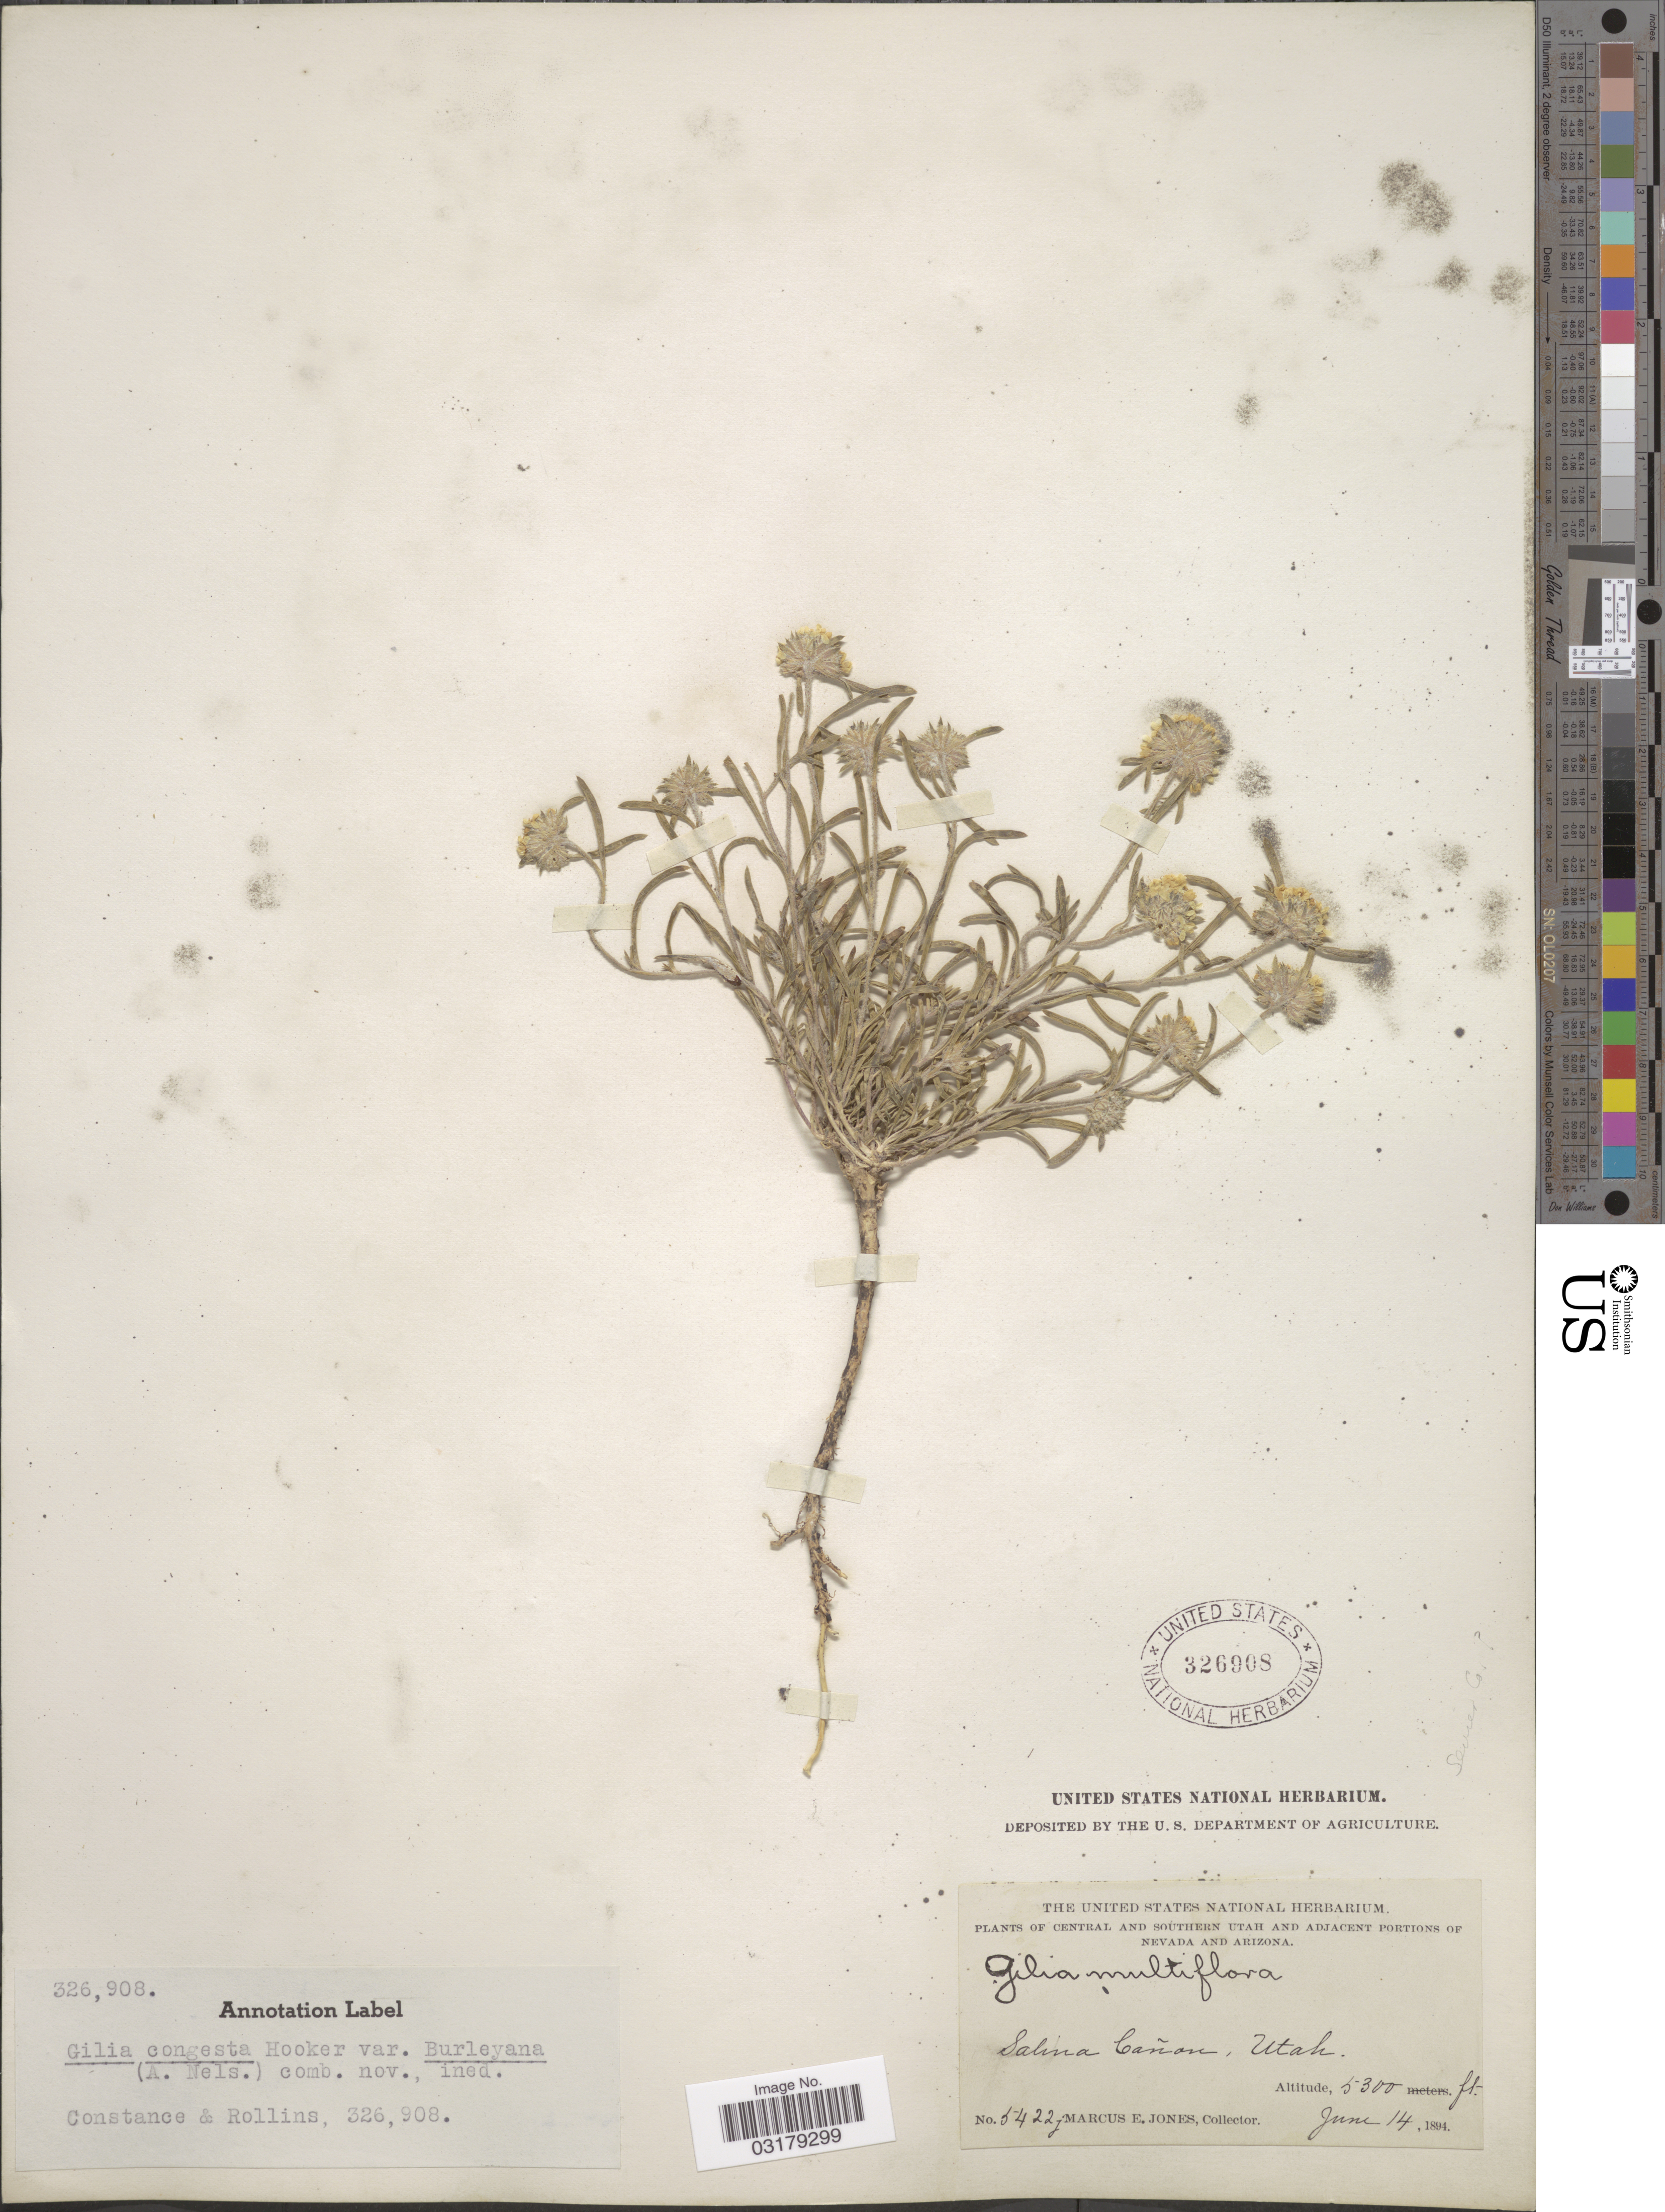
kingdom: Plantae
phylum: Tracheophyta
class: Magnoliopsida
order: Ericales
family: Polemoniaceae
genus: Ipomopsis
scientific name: Ipomopsis congesta subsp. frutescens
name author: (Rydb.) A.G. Day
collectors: M. E. Jones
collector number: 5422j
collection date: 1894-07-14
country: United States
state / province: Utah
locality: Central and southern Utah Salina Cañon, Utah.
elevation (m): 1615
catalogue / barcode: US 326908